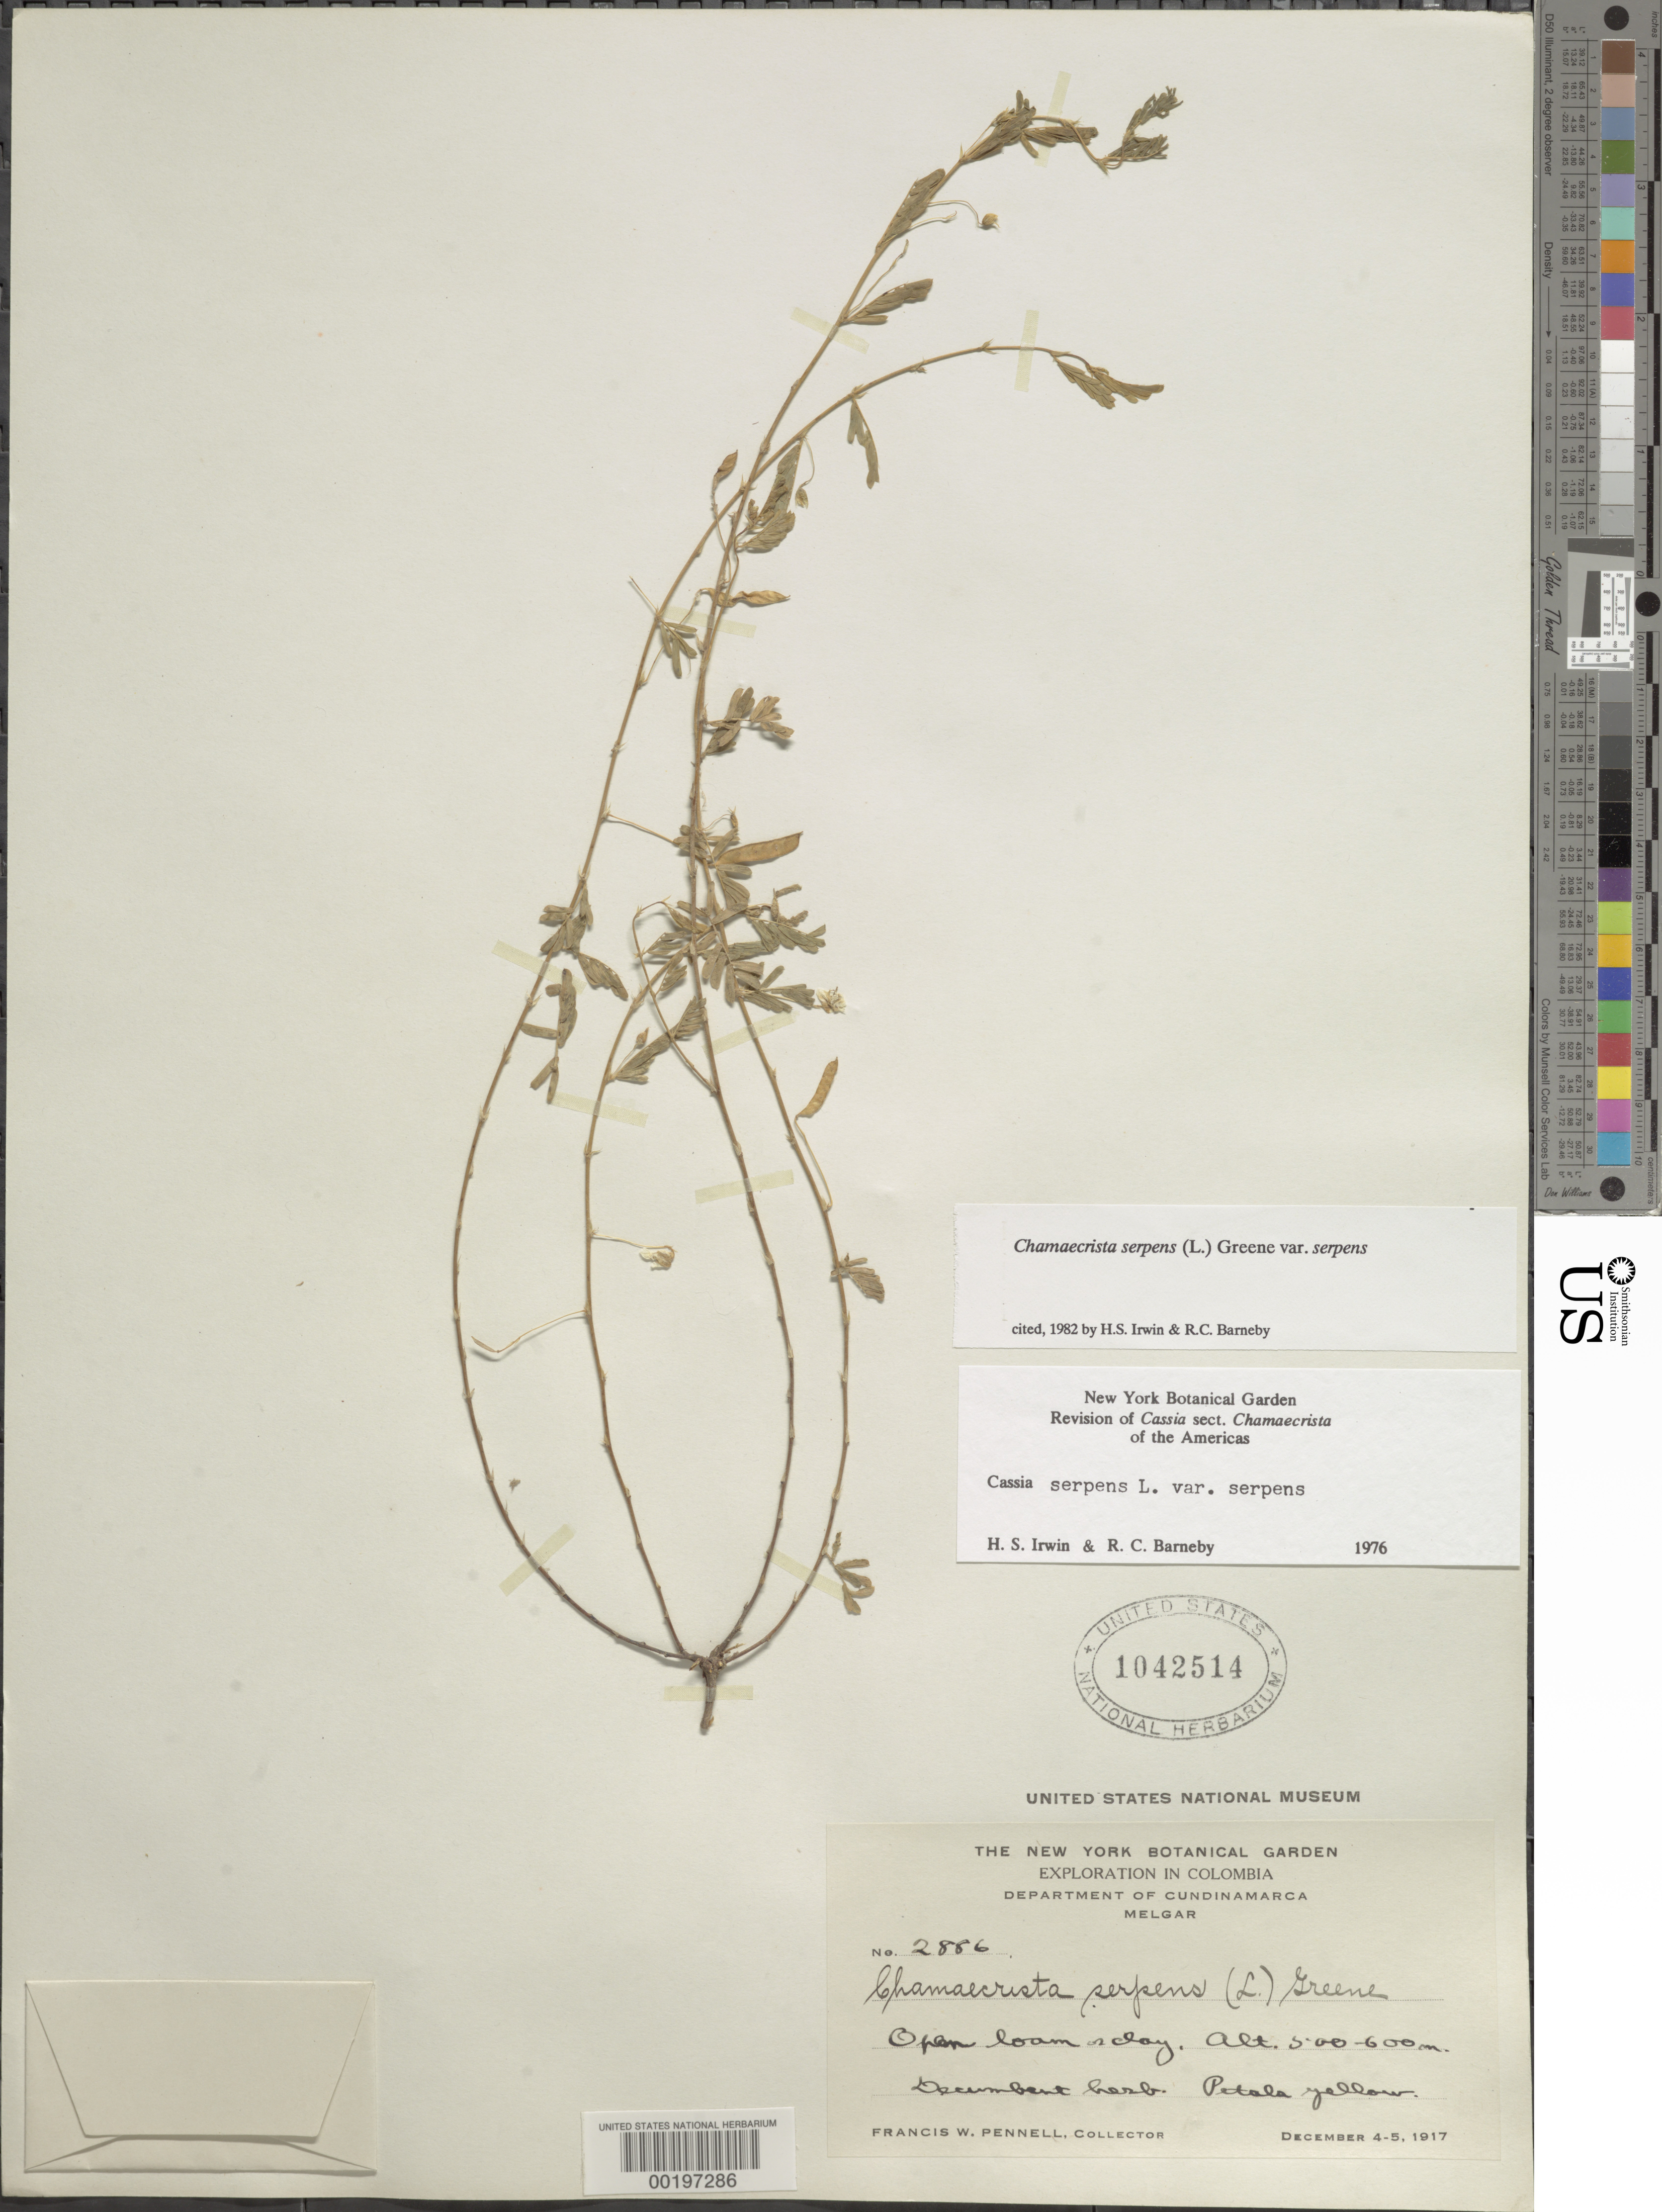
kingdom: Plantae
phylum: Tracheophyta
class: Magnoliopsida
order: Fabales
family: Fabaceae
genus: Chamaecrista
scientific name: Chamaecrista serpens var. serpens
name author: (L.) Greene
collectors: F. W. Pennell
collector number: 2886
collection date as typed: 04 Dec 1917 and 05 Dec 1917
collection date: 1917-12-04,1917-12-05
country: Colombia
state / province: Cundinamarca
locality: Melgar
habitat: Open loam on clay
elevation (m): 500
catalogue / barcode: US 1042514